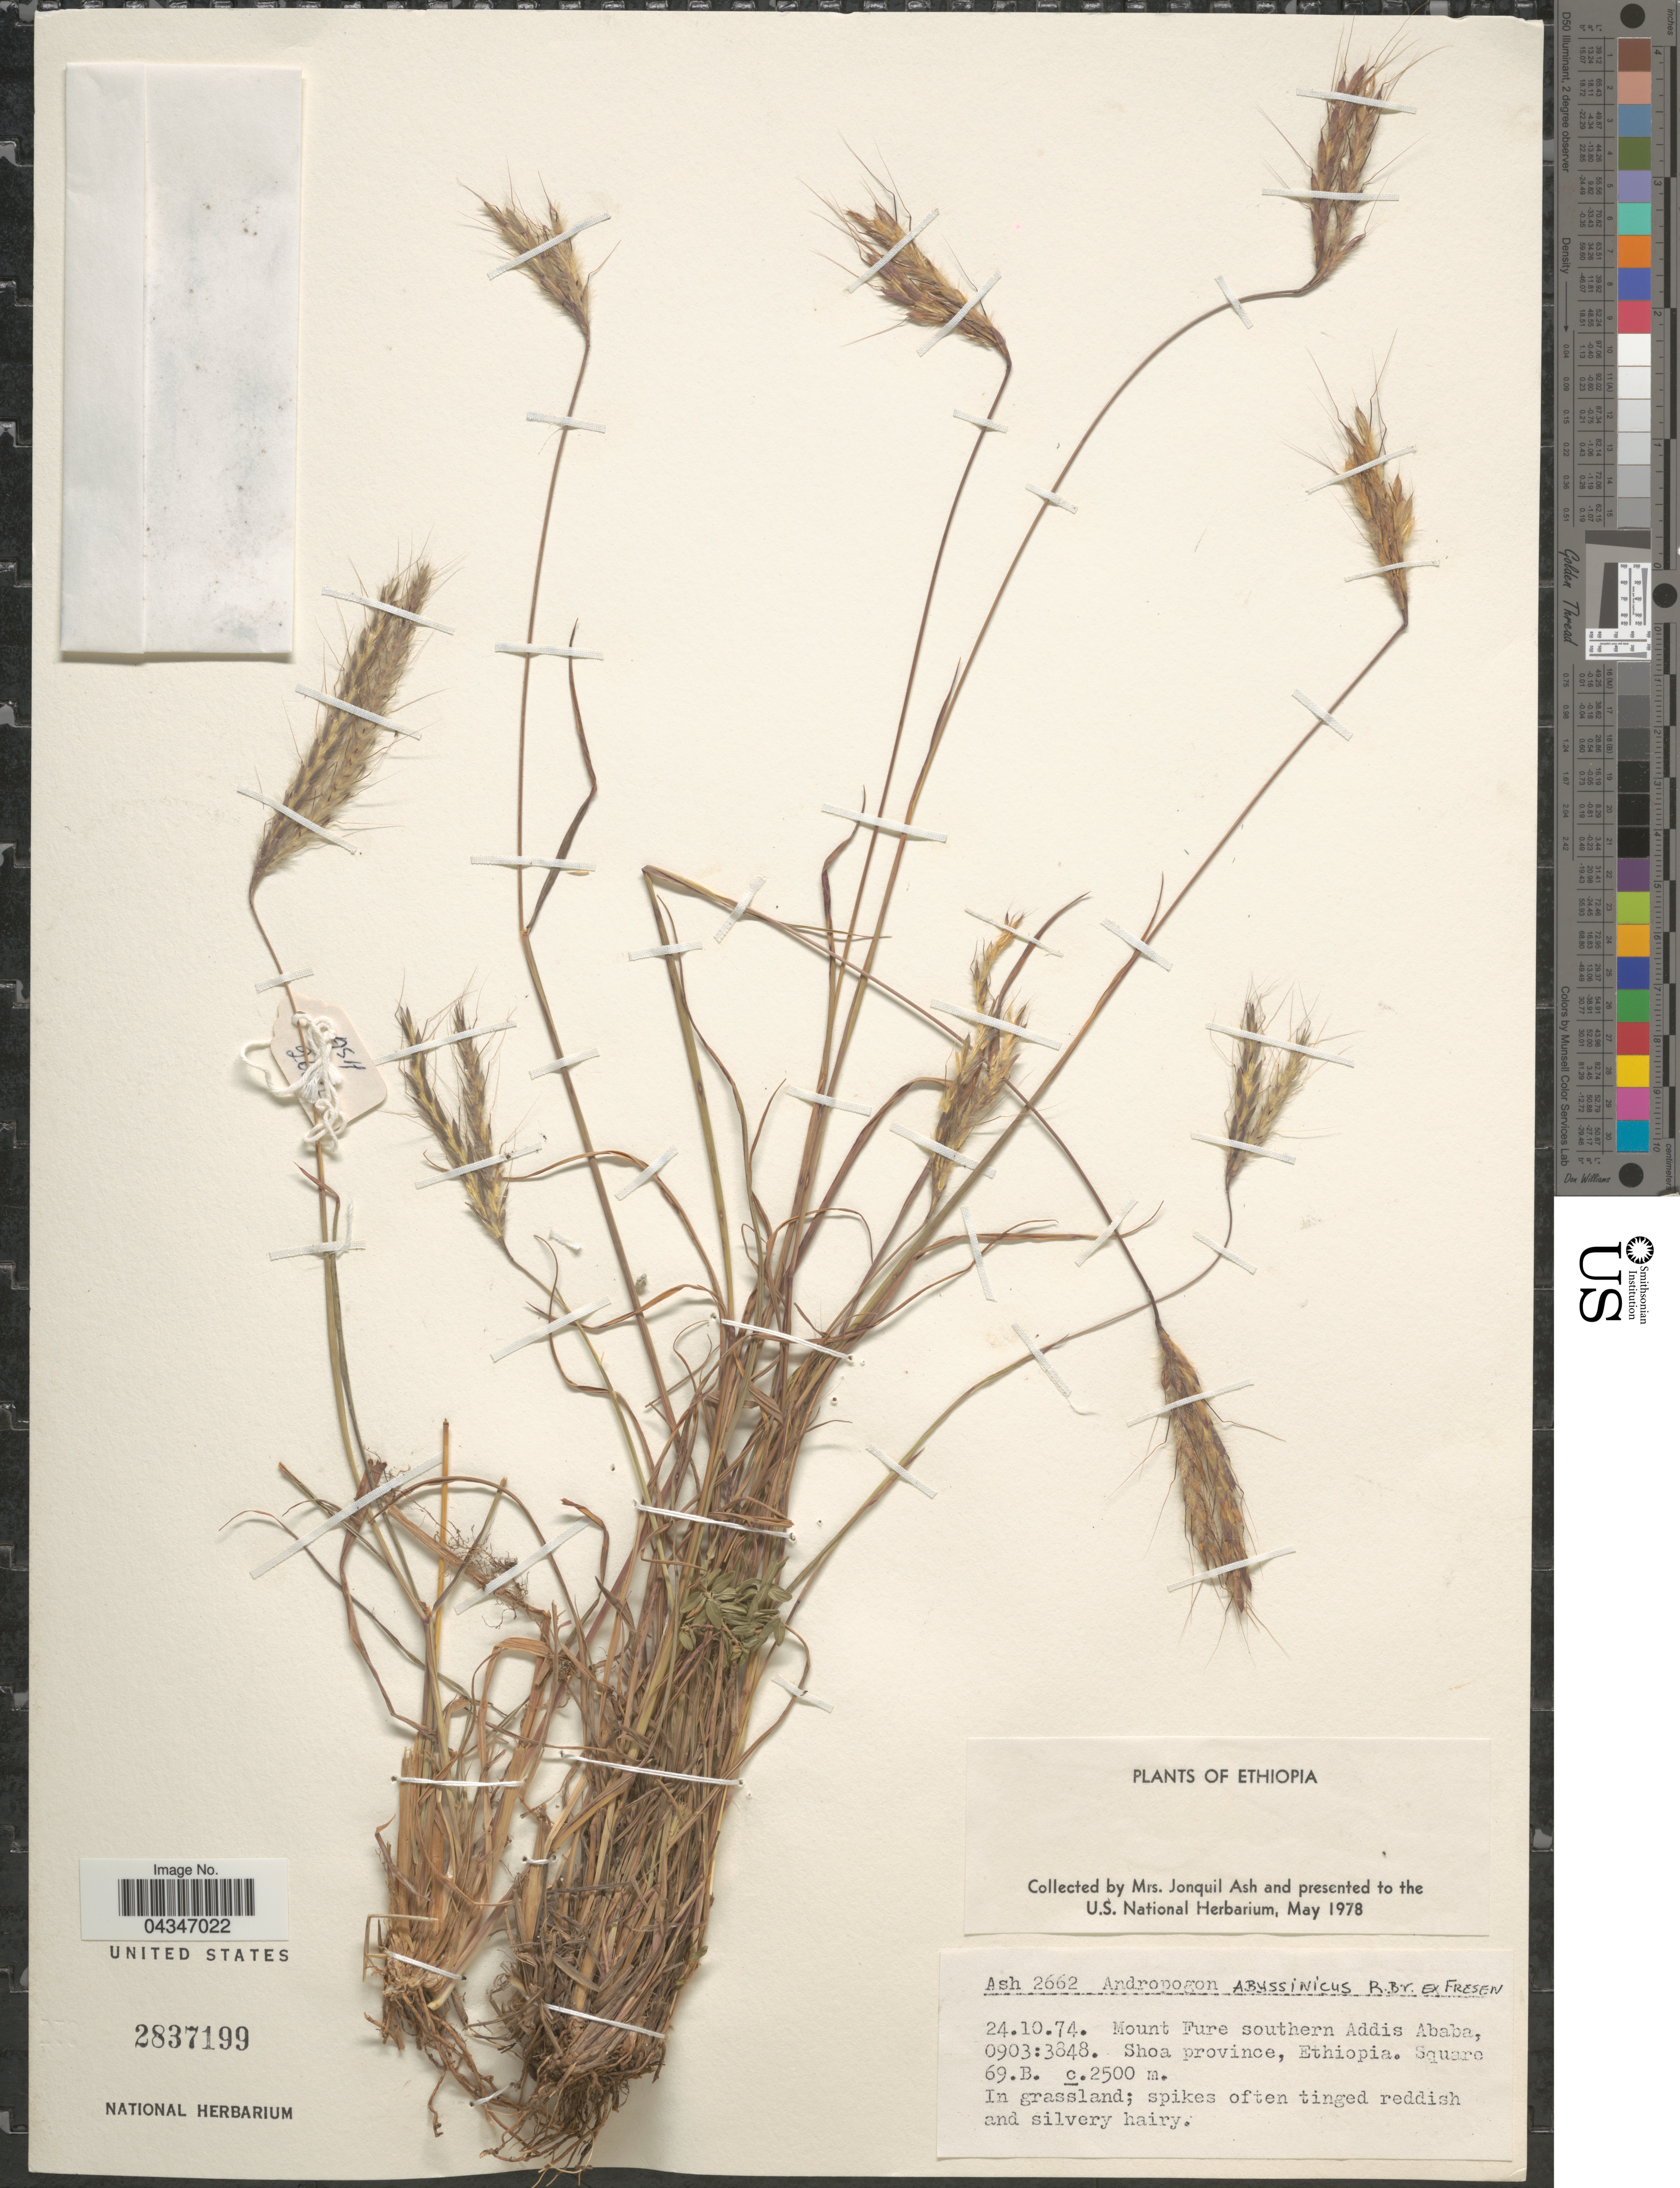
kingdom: Plantae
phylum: Tracheophyta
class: Liliopsida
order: Poales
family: Poaceae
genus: Andropogon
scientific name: Andropogon abyssinicus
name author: Fresen.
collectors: J. Ash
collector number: Ash2662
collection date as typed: Transcribed d/m/y: 24/10/74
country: Ethiopia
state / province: Addis Ababa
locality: Mount Fure southern Addis Ababa. Shoa province. Square 69.B.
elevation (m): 2500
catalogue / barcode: US 2837199